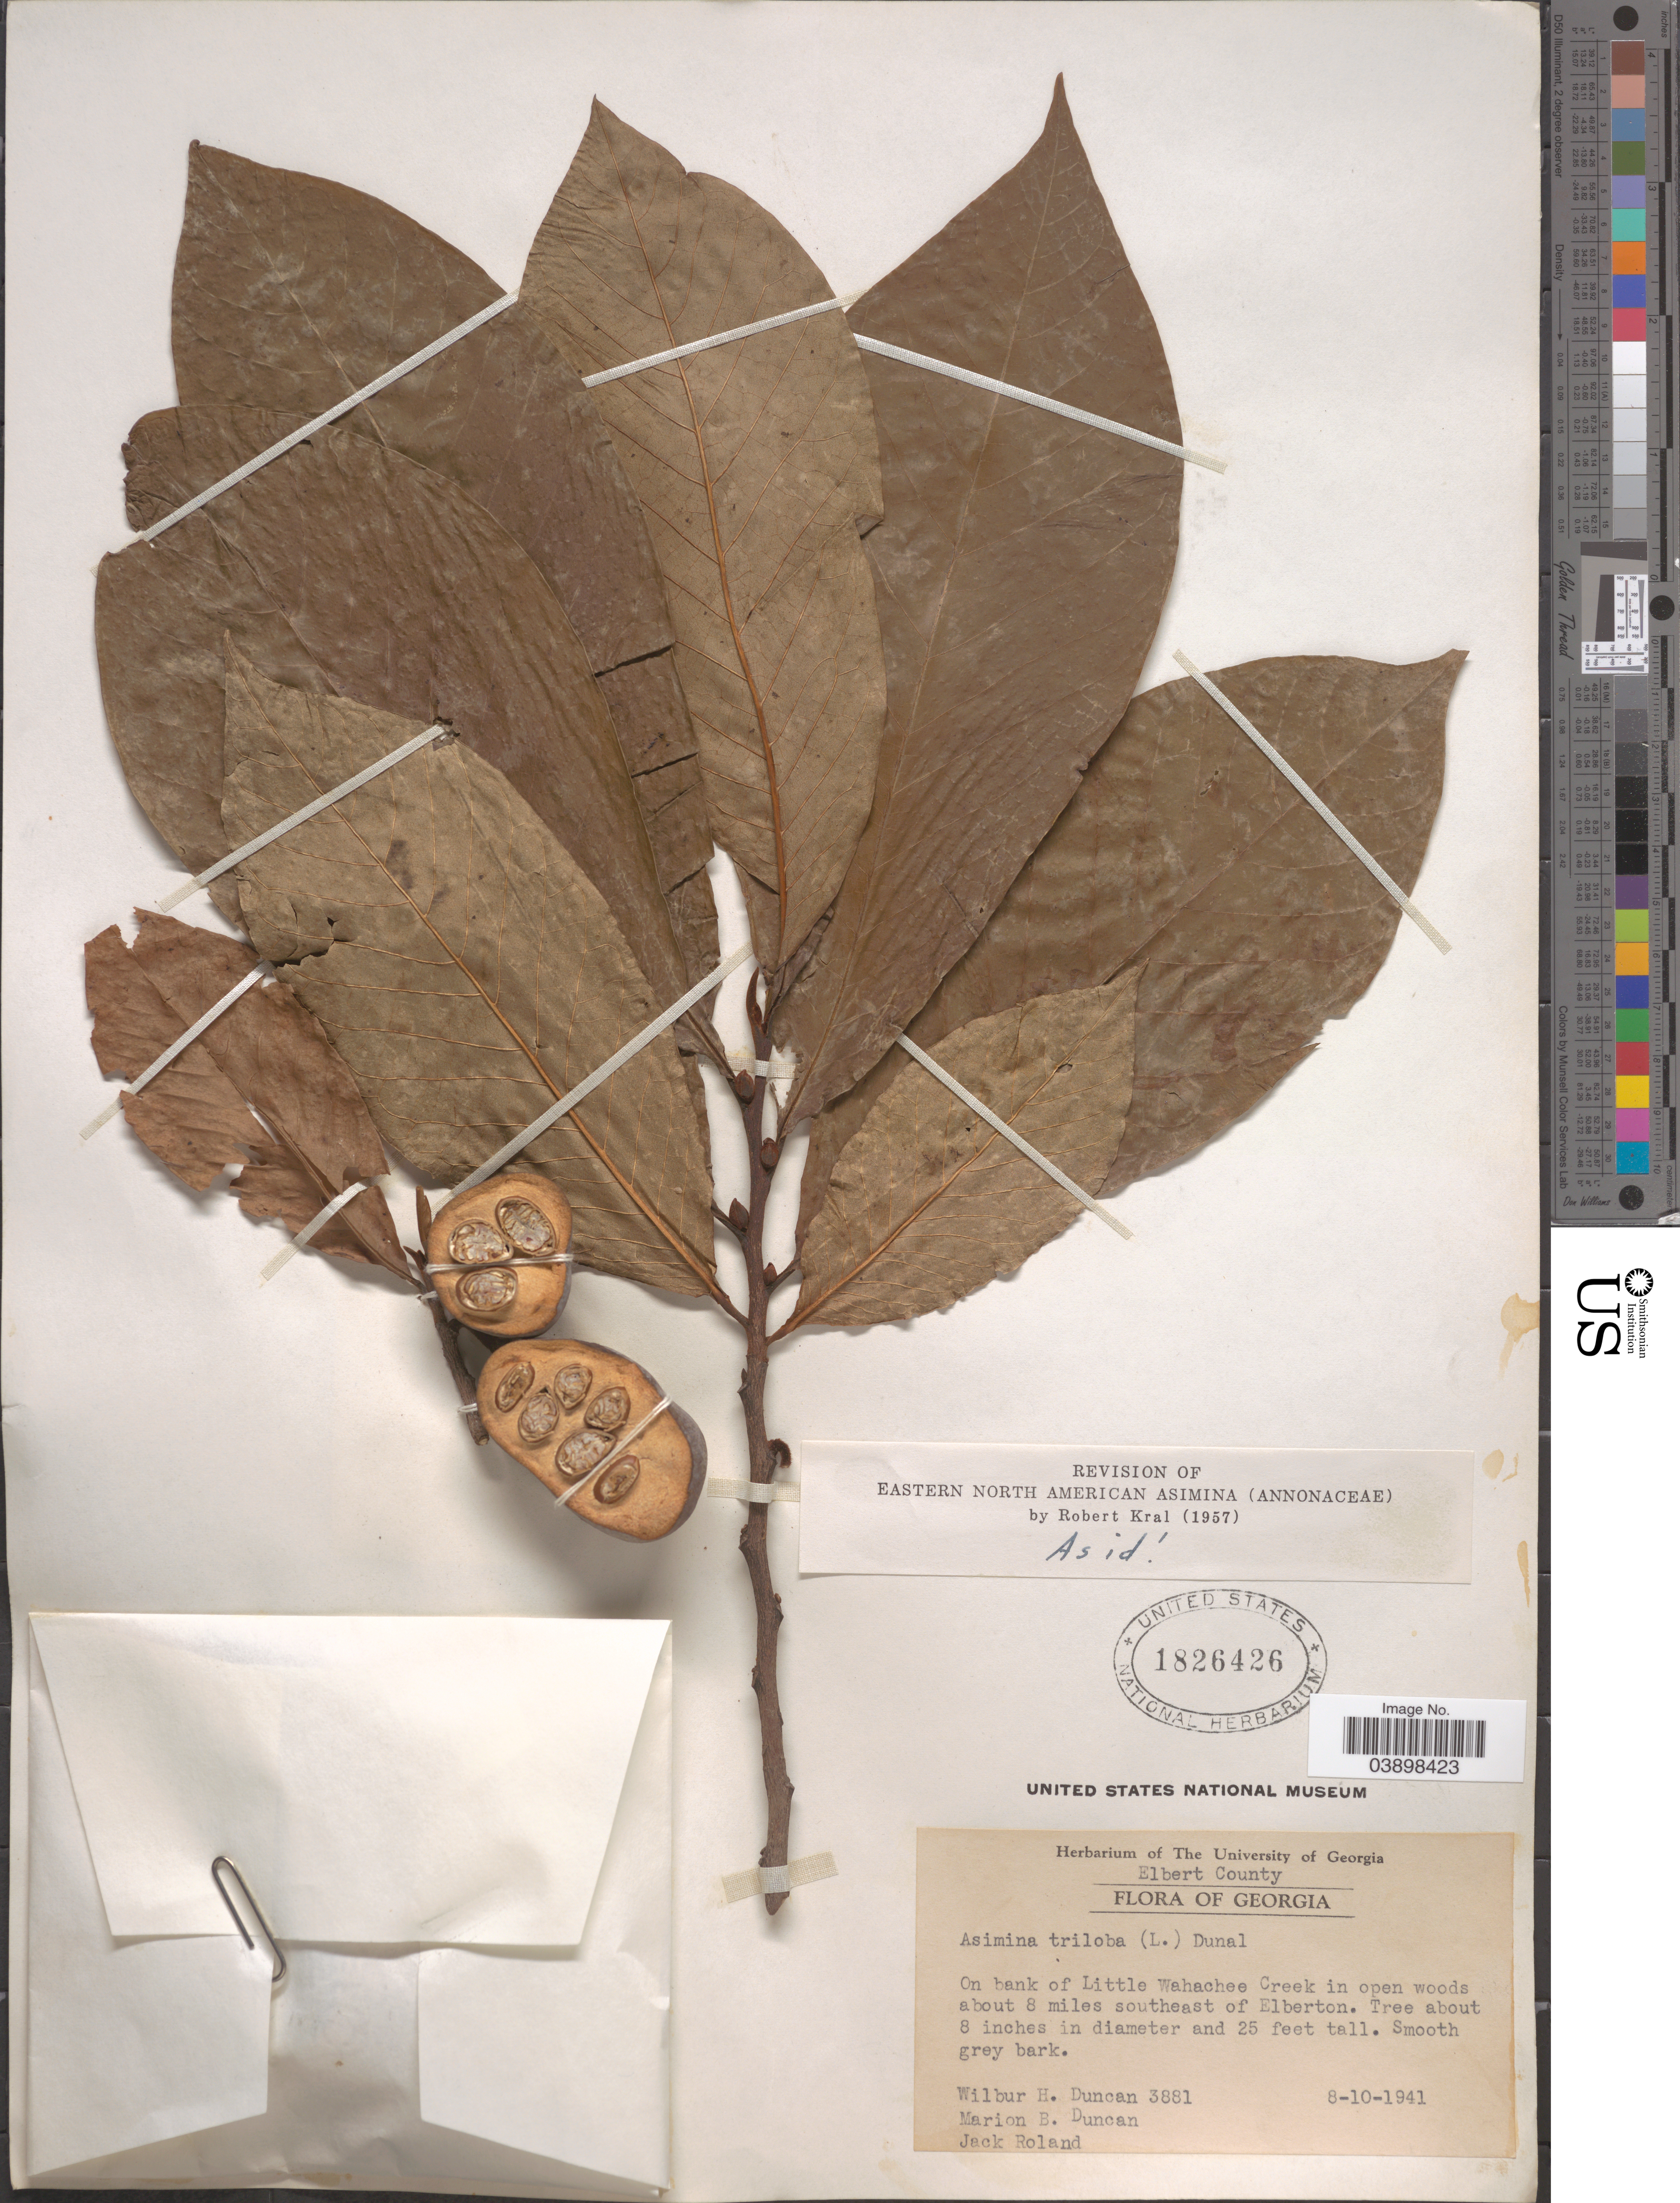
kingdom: Plantae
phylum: Tracheophyta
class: Magnoliopsida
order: Magnoliales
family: Annonaceae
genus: Asimina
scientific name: Asimina triloba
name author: (L.) Dunal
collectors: W. H. Duncan, M. Duncan & J. Roland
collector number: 3881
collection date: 1941-08-10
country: United States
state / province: Georgia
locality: Elbert County. On bank of Little Wahachee Creek in open woods about 8 miles southeast of Elberton.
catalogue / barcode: US 1826426